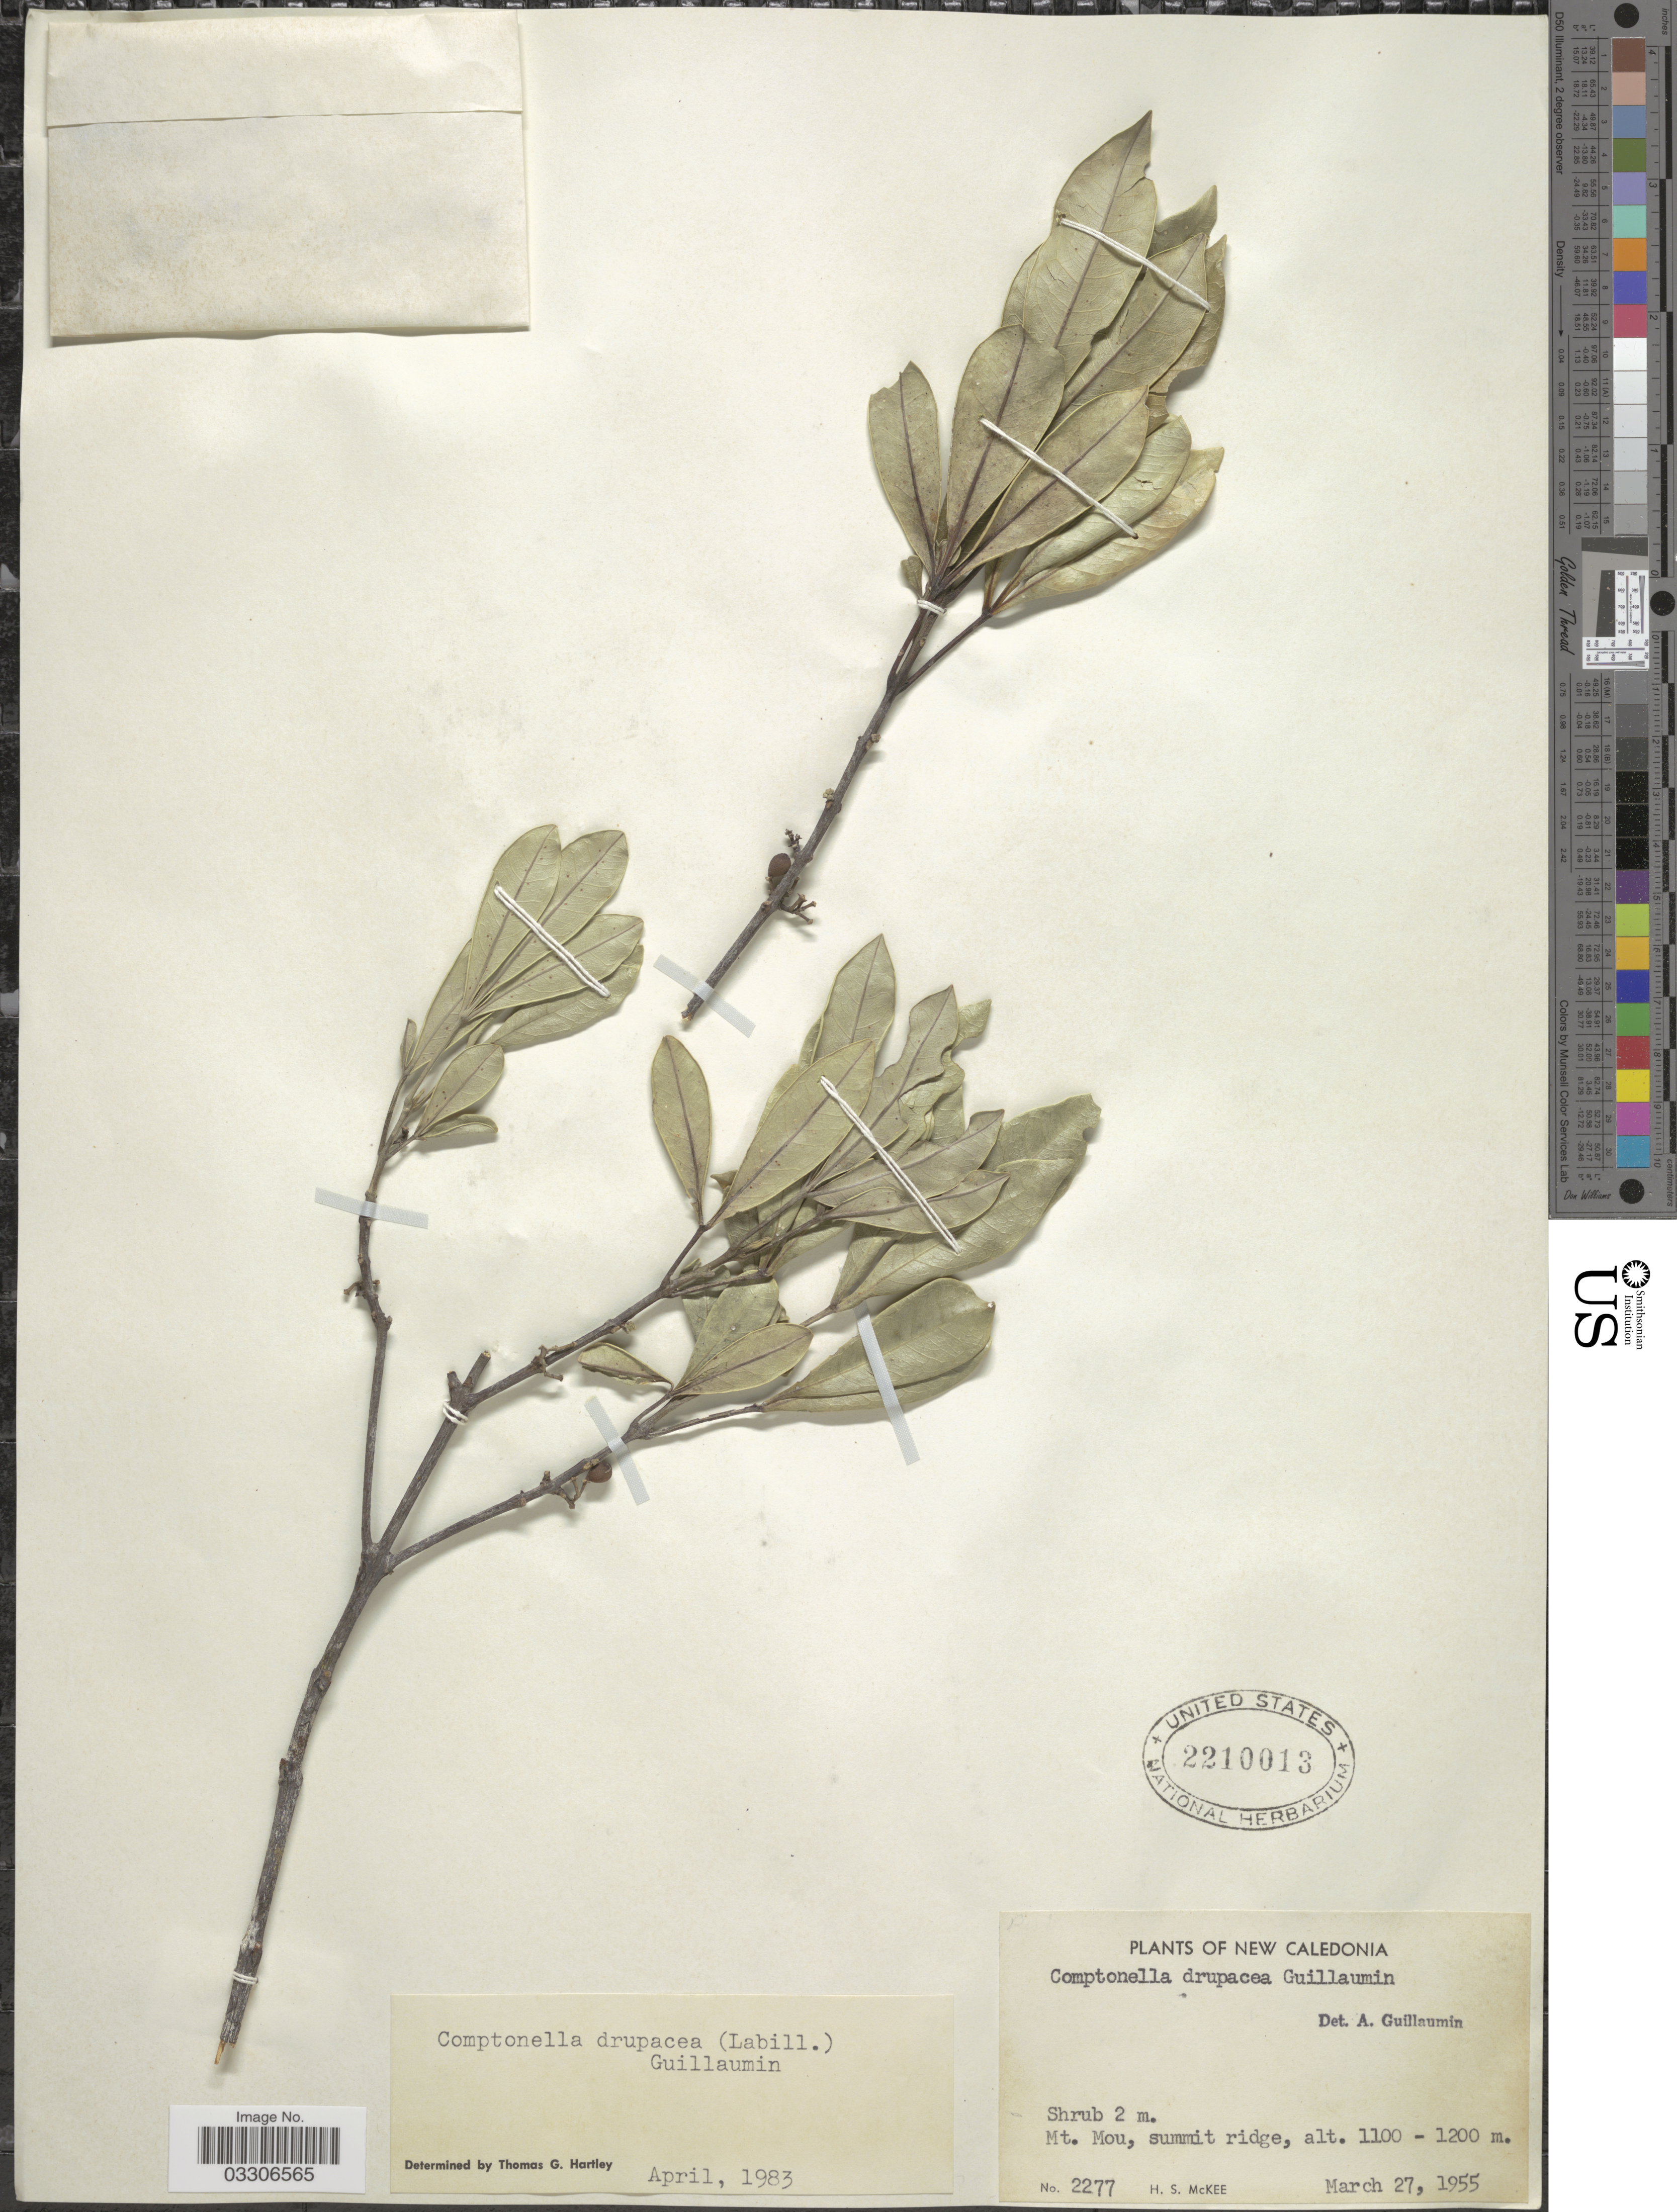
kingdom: Plantae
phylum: Tracheophyta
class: Magnoliopsida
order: Sapindales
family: Rutaceae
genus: Comptonella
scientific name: Comptonella drupacea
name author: (Labill.) Guillaumin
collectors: H. S. McKee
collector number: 2277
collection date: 1955-03-27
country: New Caledonia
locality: Mt. Mou, summit ridge.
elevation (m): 1100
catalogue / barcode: US 2210013